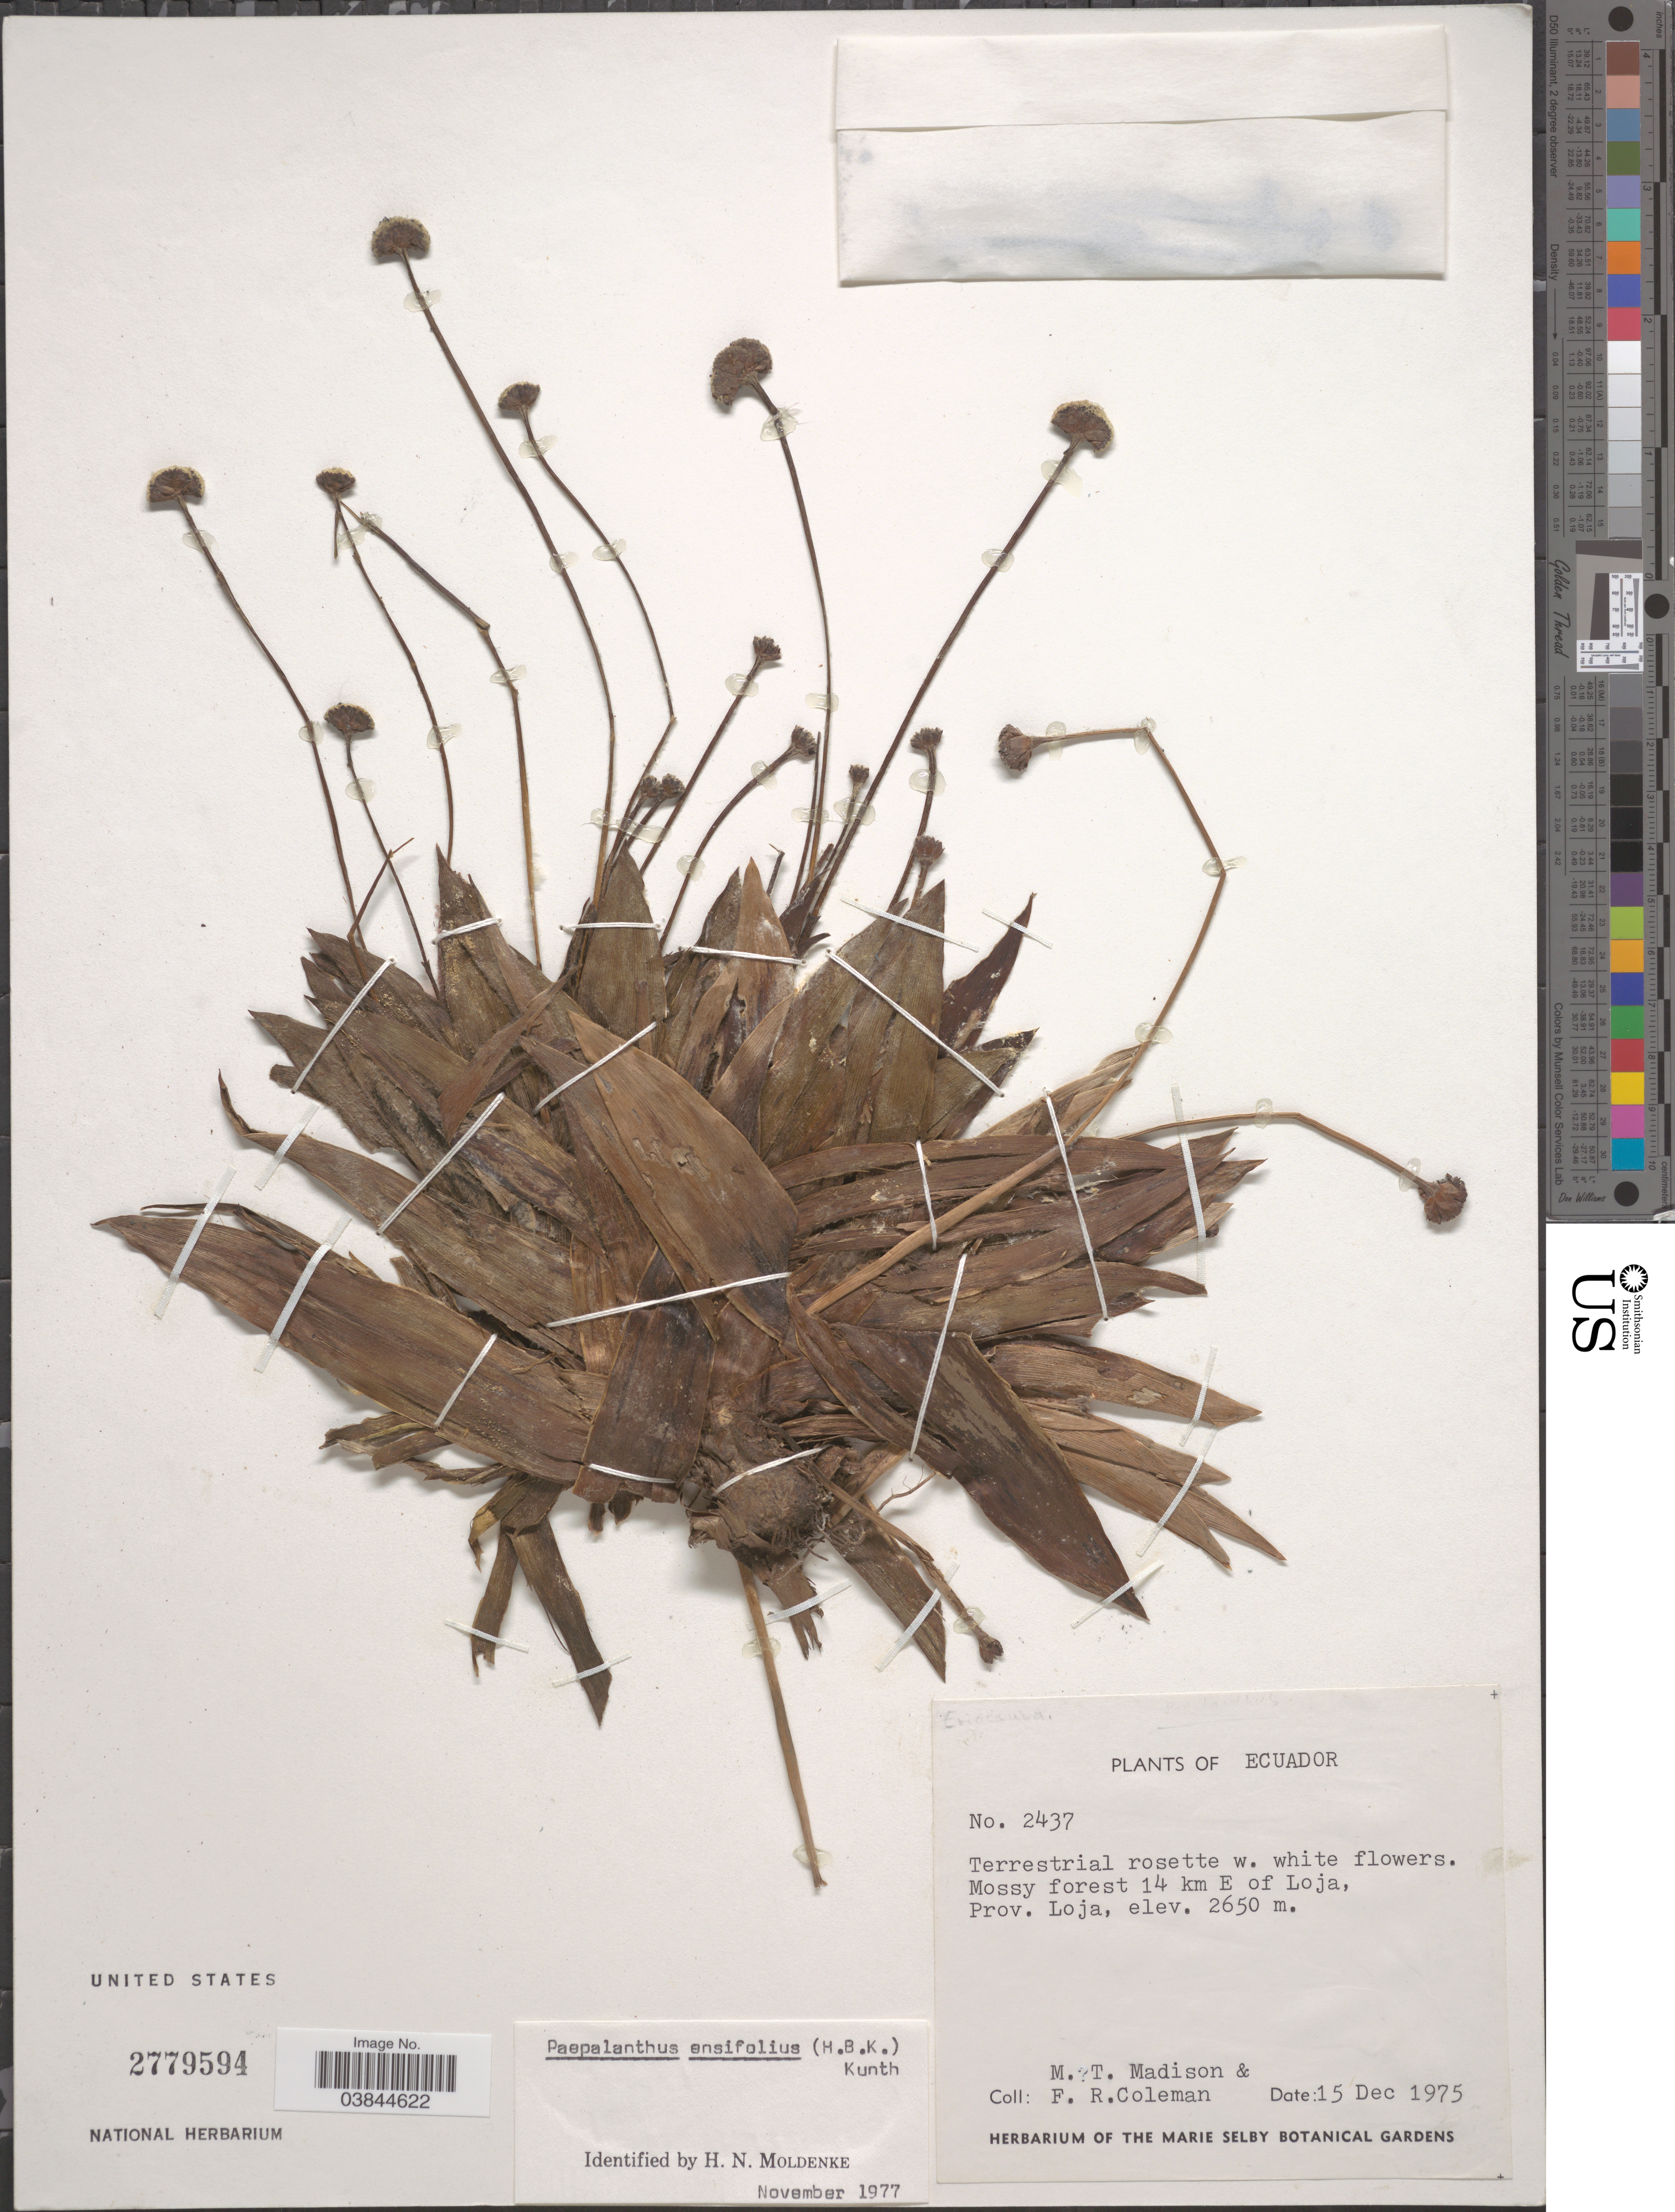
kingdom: Plantae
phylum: Tracheophyta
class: Liliopsida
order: Poales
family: Eriocaulaceae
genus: Paepalanthus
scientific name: Paepalanthus ensifolius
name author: (Kunth) Kunth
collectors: M. T. Madison & F. Coleman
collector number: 2437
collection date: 1975-12-15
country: Ecuador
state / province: Loja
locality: Mossy forest 14 km E of Loja.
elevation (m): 2650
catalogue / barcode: US 2779594